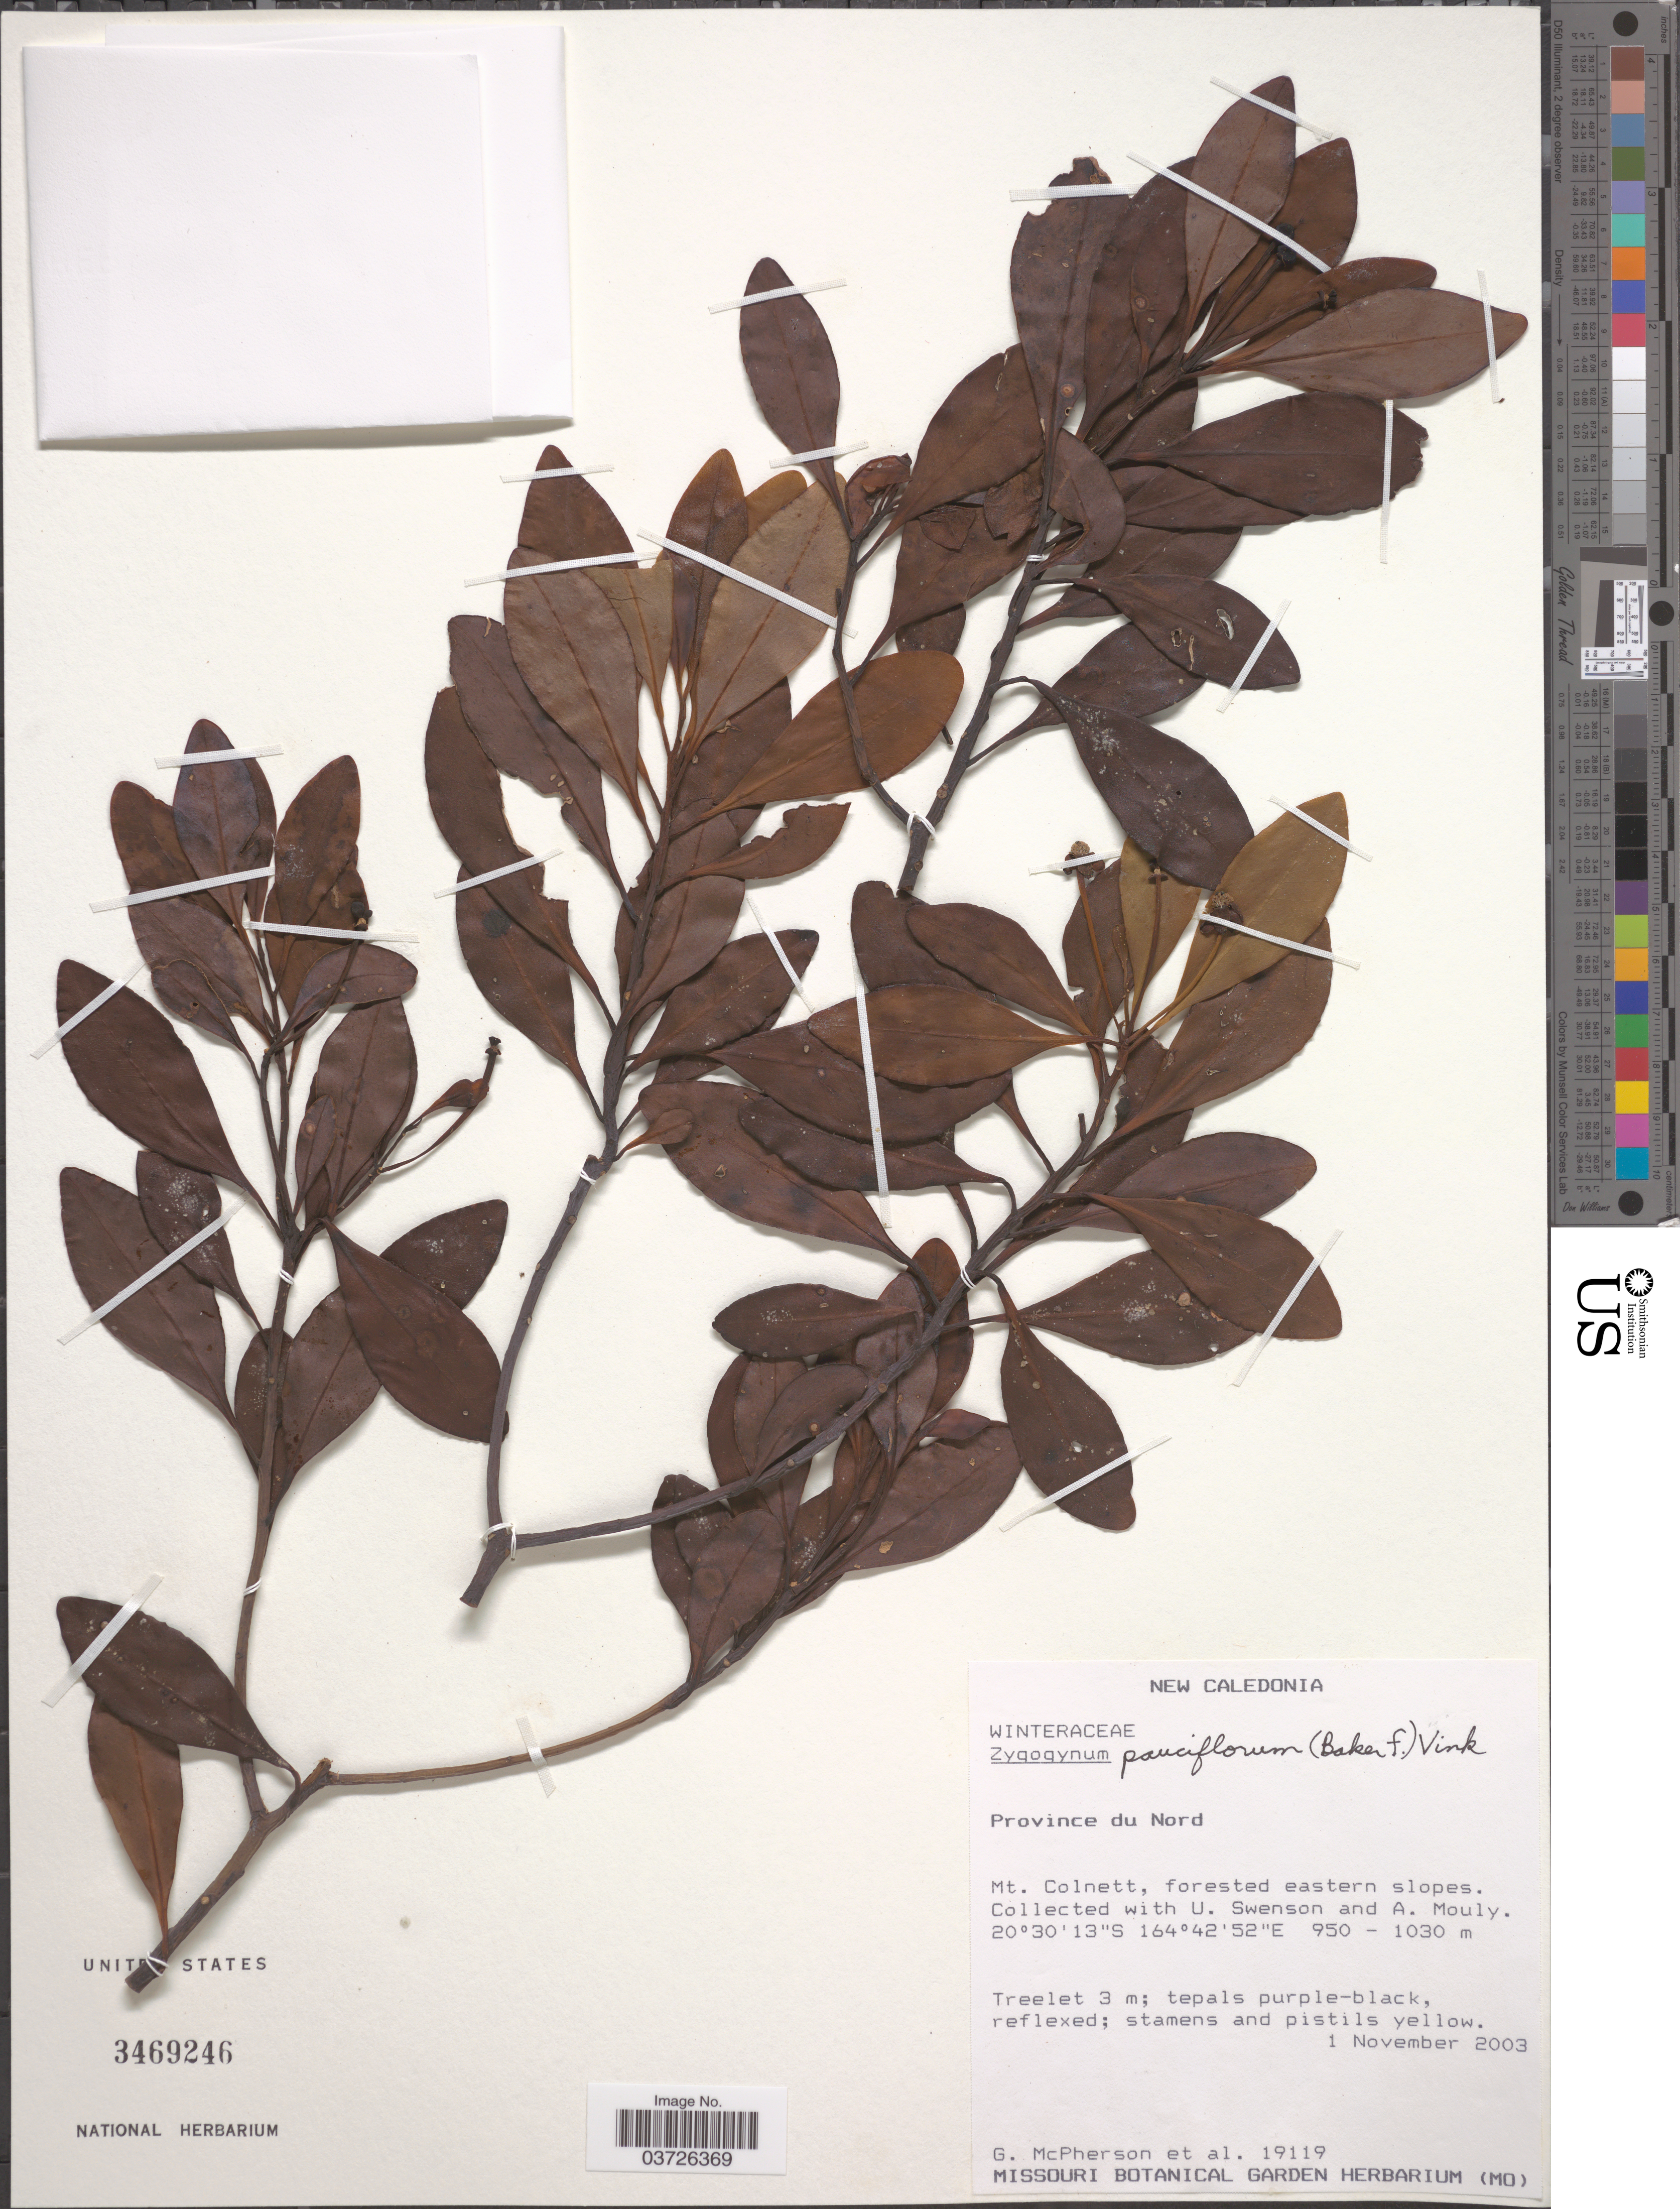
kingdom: Plantae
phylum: Tracheophyta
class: Magnoliopsida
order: Canellales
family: Winteraceae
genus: Zygogynum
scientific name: Zygogynum pauciflorum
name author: (Baker f.) Vink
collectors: G. McPherson, U. Swenson & A. Mouly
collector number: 19119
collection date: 2003-11-01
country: New Caledonia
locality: Province du Nord. Mt. Colnett, forested eastern slopes.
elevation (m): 950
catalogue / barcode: US 3469246